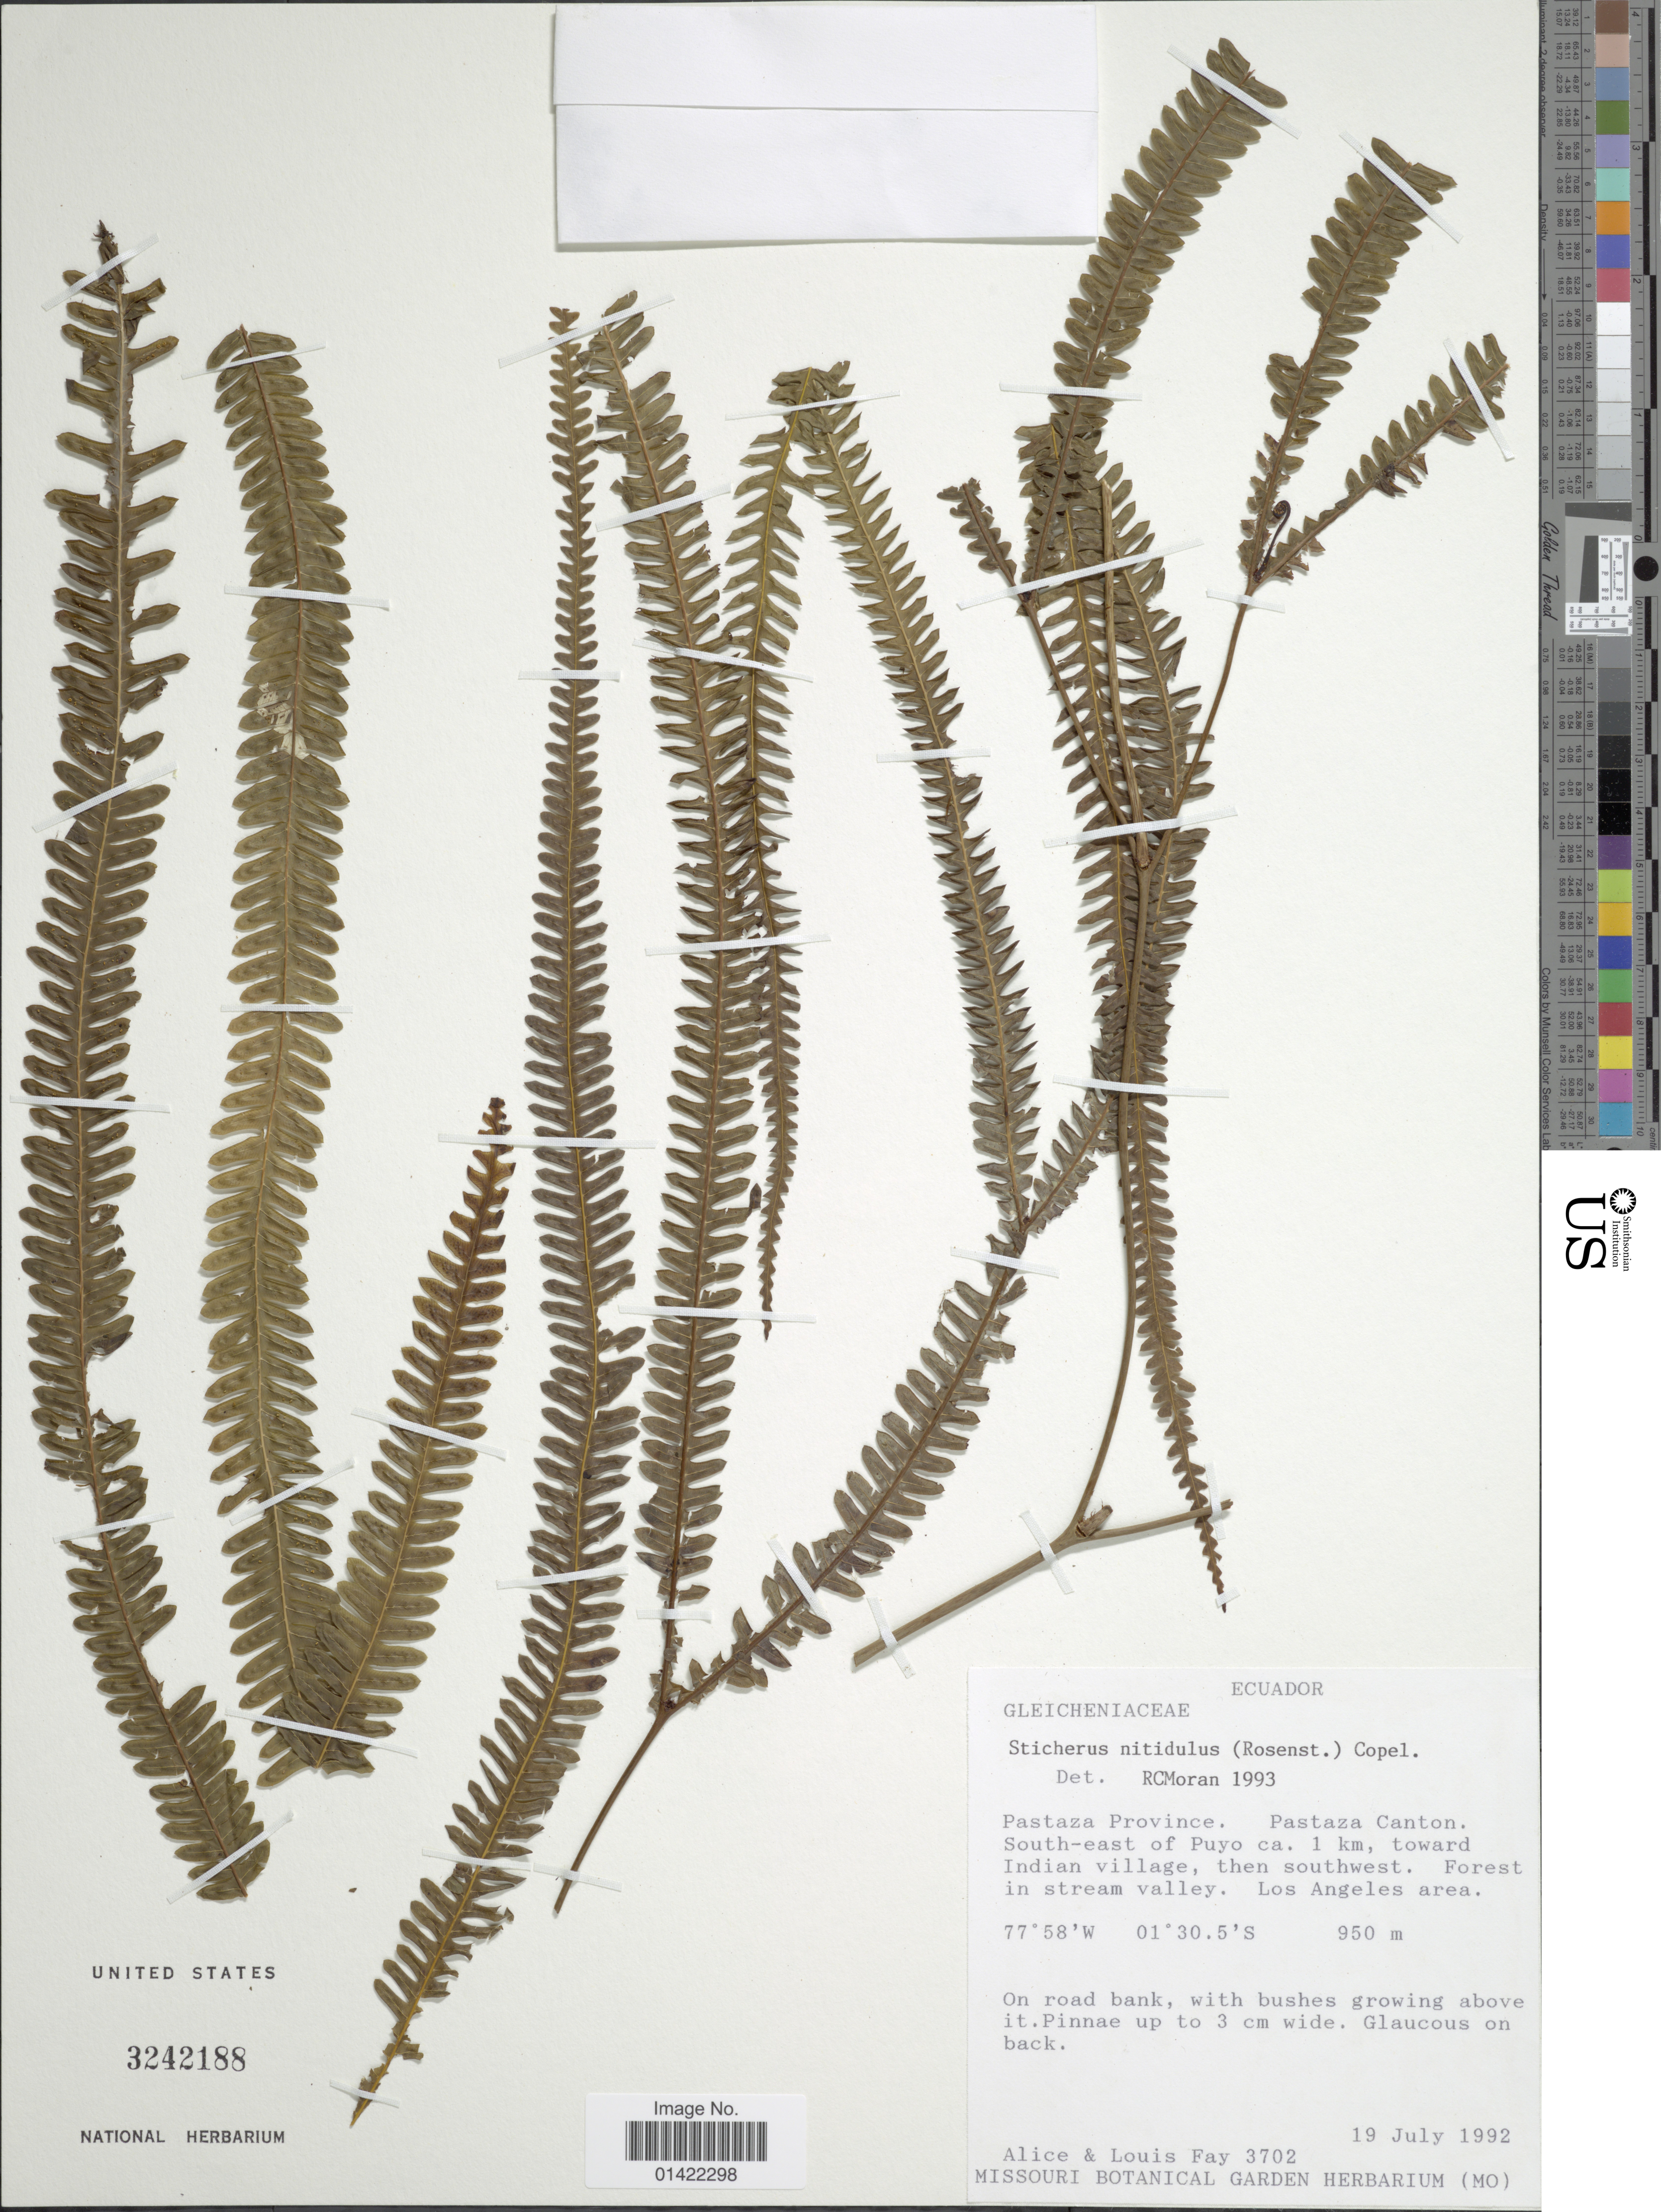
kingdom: Plantae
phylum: Tracheophyta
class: Polypodiopsida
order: Gleicheniales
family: Gleicheniaceae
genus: Sticherus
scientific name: Sticherus hypoleucus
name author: (Sodiro) Copel.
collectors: A. Fay & L. Fay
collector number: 3702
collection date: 1992-07-19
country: Ecuador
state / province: Pastaza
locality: Pastaza Canton, South-east of Puyo ca. 1 km, toward Indian village, then southwest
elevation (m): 950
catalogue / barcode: US 3242188